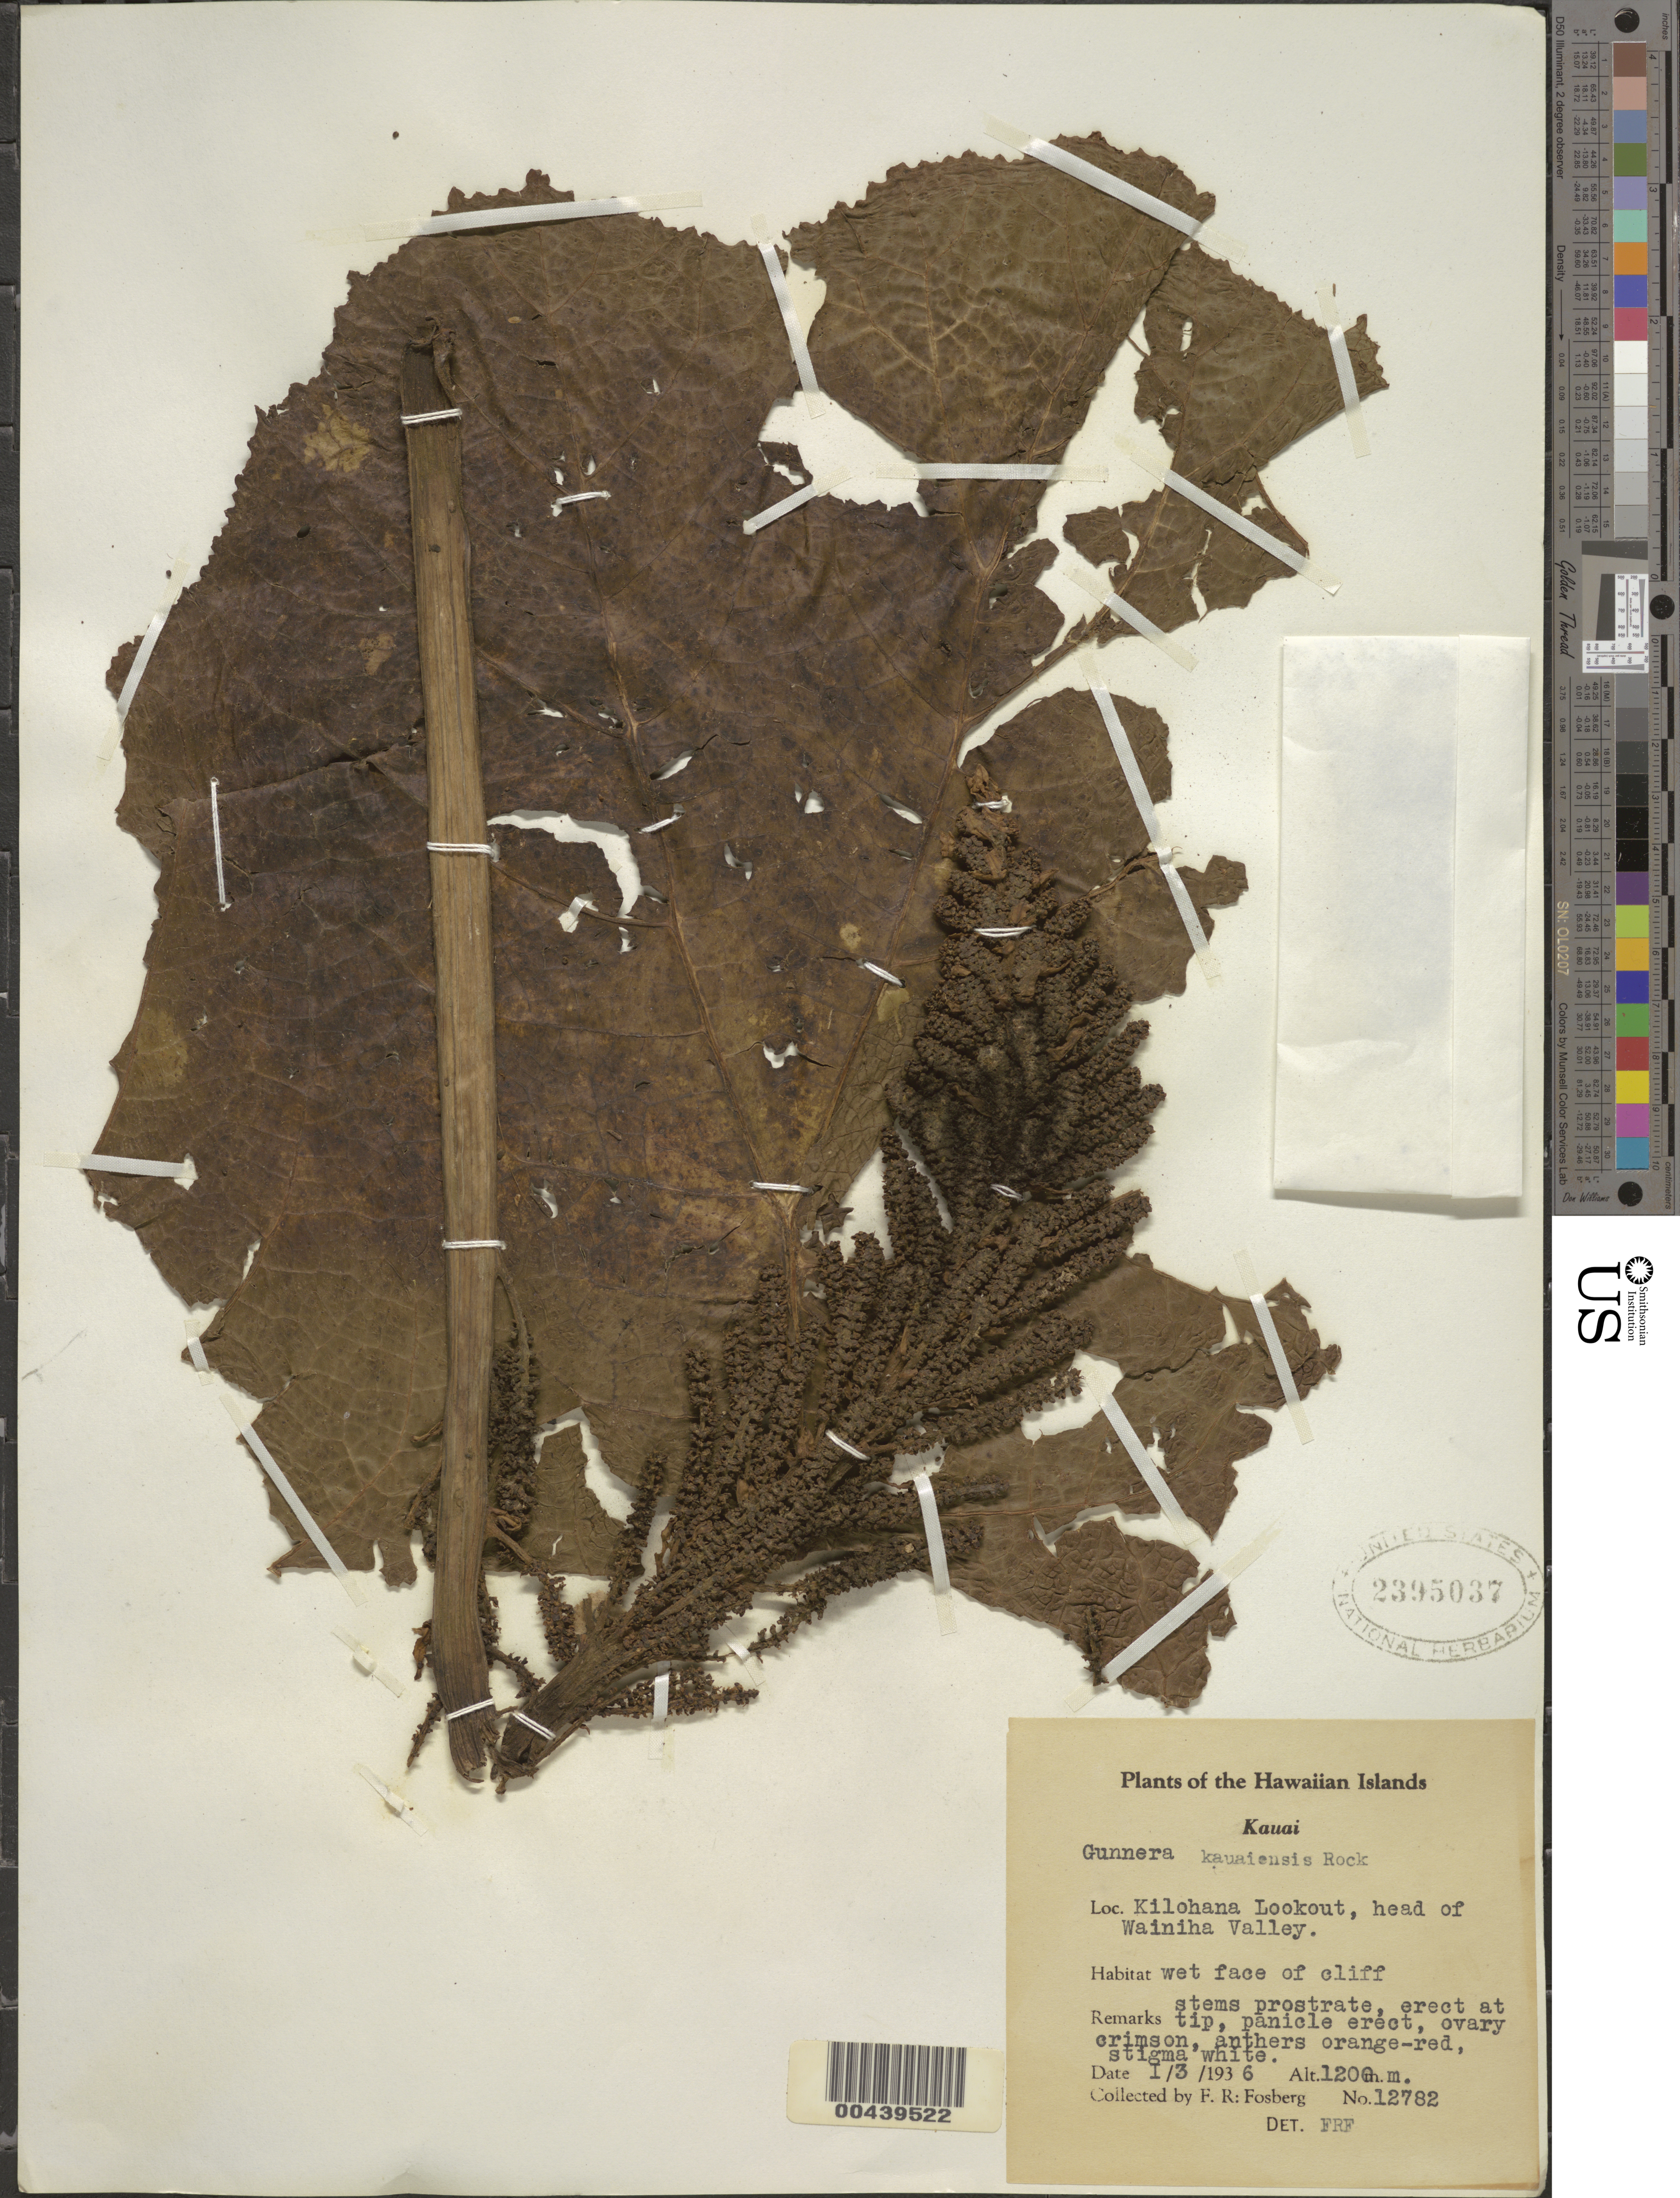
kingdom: Plantae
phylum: Tracheophyta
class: Magnoliopsida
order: Gunnerales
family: Gunneraceae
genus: Gunnera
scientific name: Gunnera kauaiensis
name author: Rock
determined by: Fosberg, F. R.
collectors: F. R. Fosberg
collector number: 12782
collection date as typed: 3 Jan 1936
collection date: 1936-01-03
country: United States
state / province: Hawaii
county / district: Kauai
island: Kaua'i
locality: Kilohana Lookout, head of Wainiha Valley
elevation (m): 1200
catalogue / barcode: US 2395037